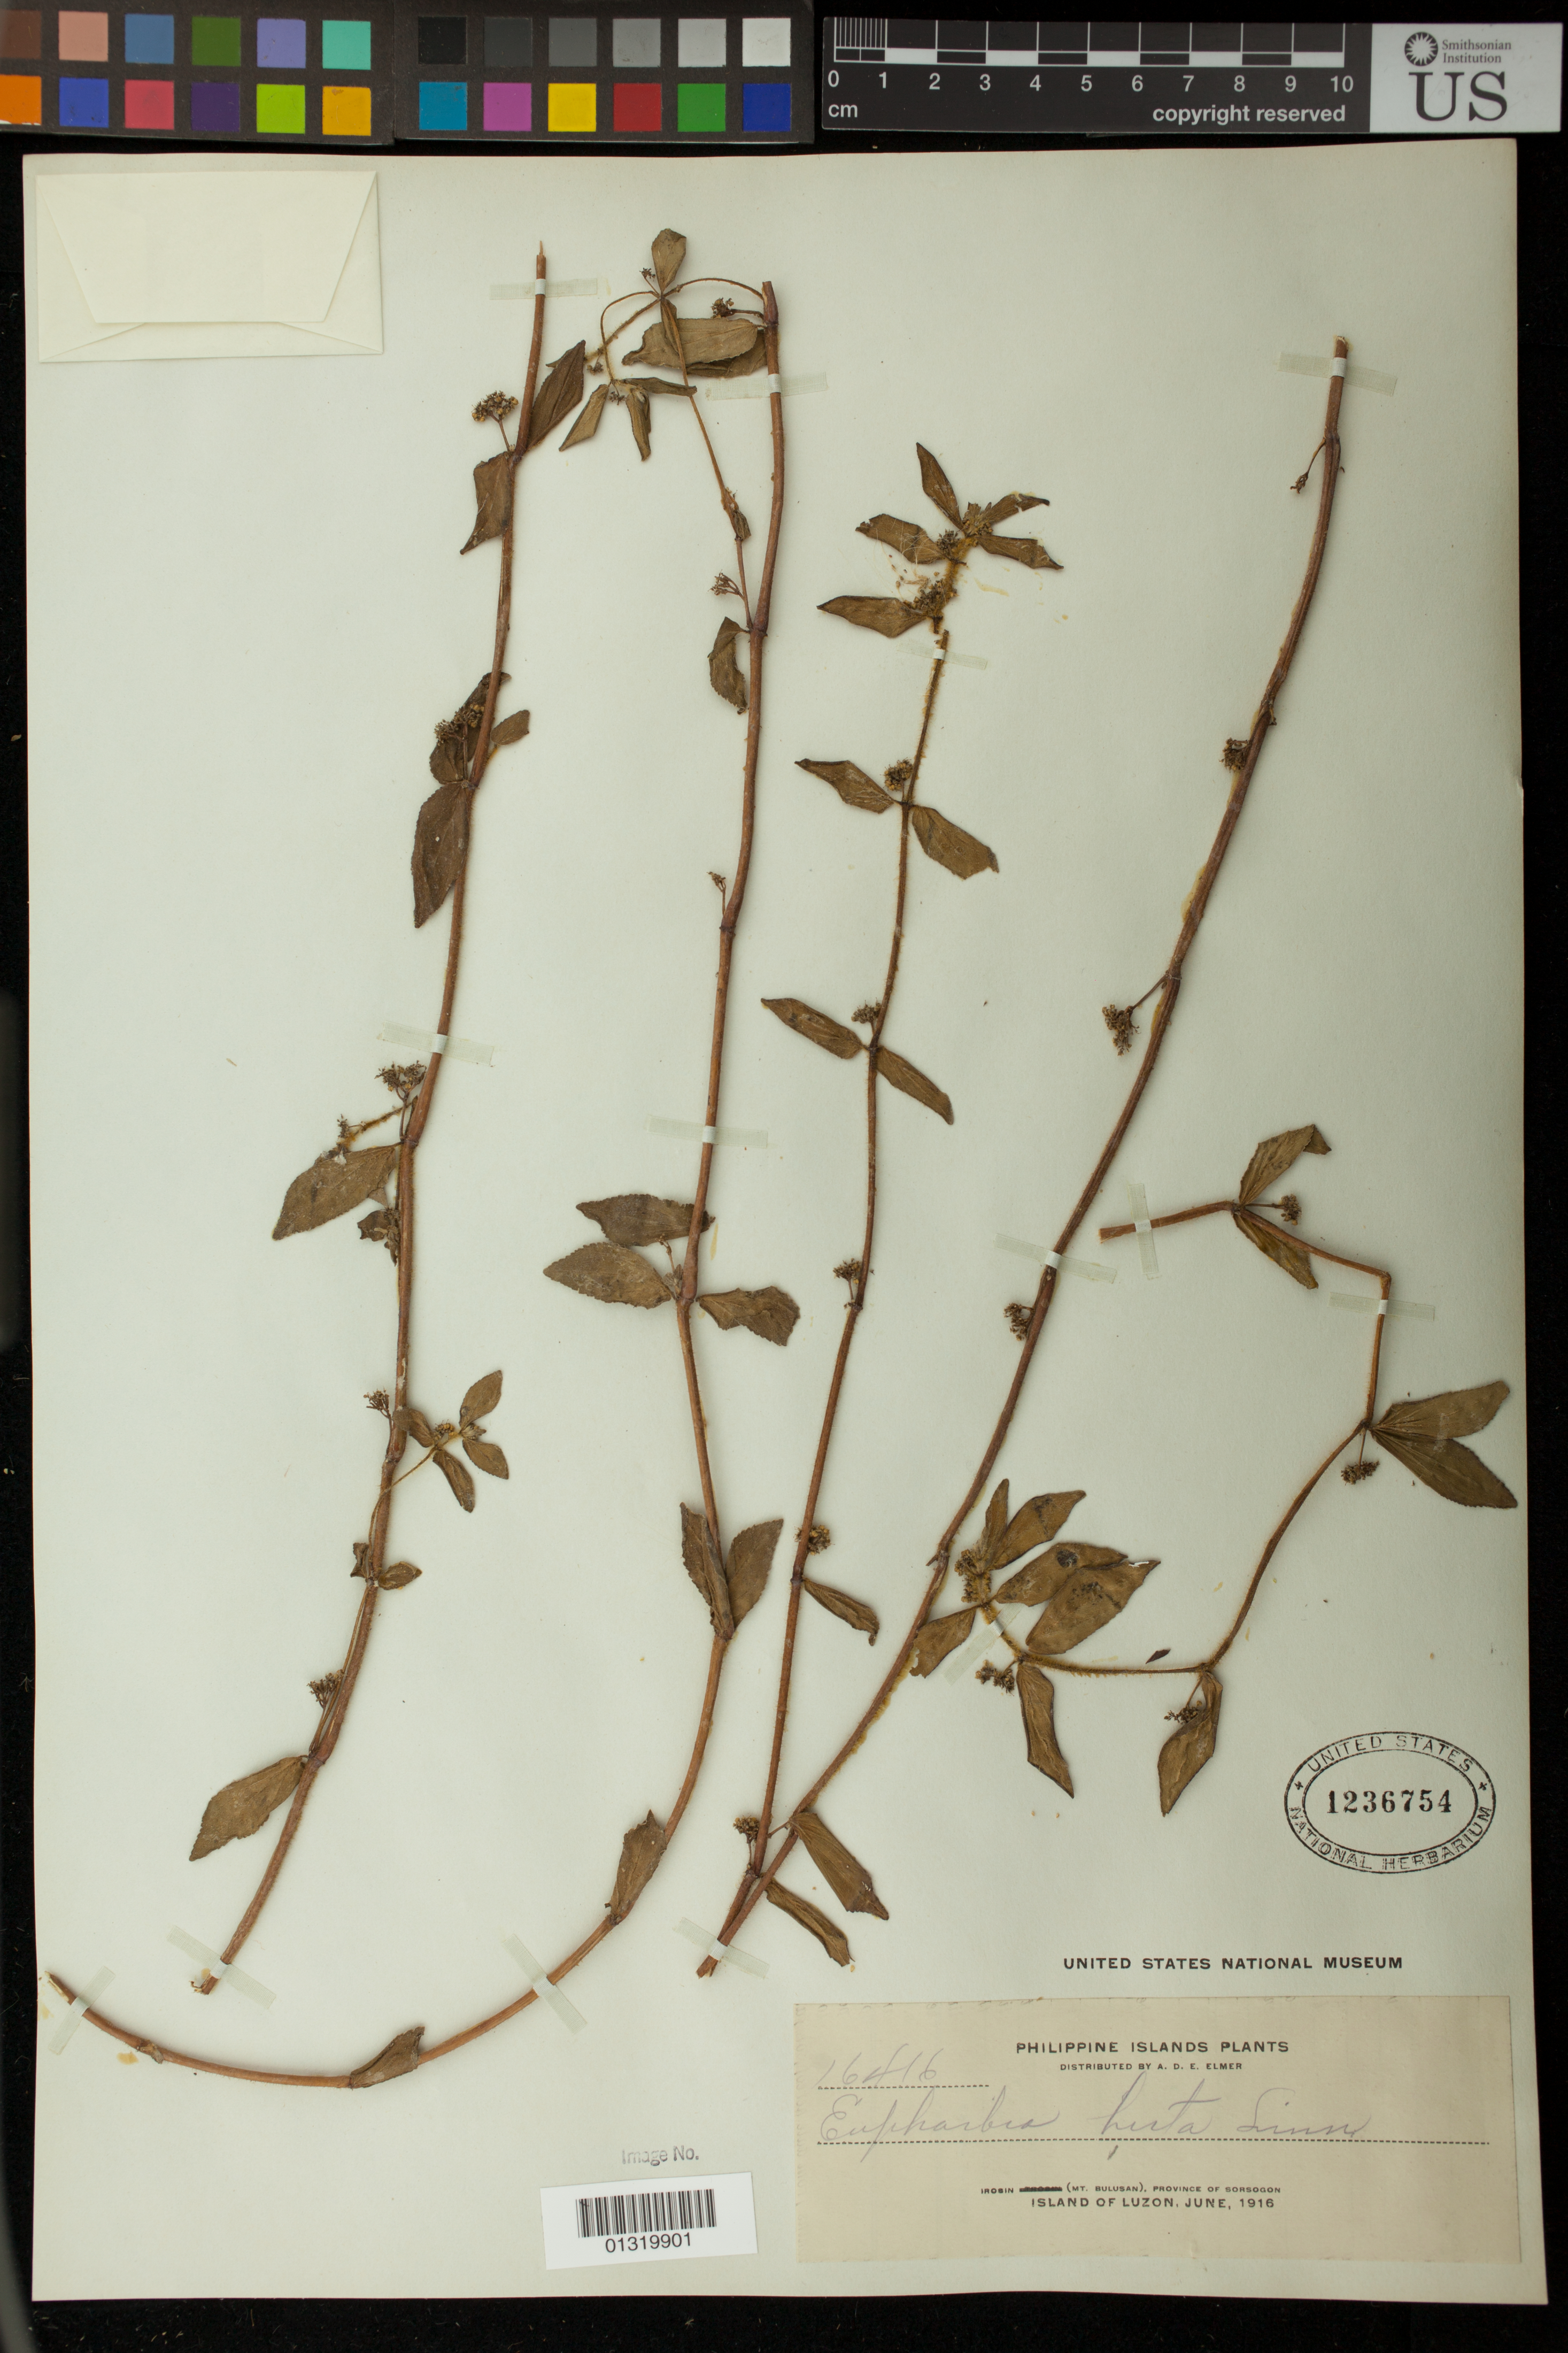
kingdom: Plantae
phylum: Tracheophyta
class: Magnoliopsida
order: Malpighiales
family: Euphorbiaceae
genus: Euphorbia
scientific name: Euphorbia hirta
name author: L.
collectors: A. D. E. Elmer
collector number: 16416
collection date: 1916-06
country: Philippines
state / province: Bicol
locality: Irosin (Mt. Bulusan), Province of Sorsogon; Island of Luzon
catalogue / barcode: US 1236754